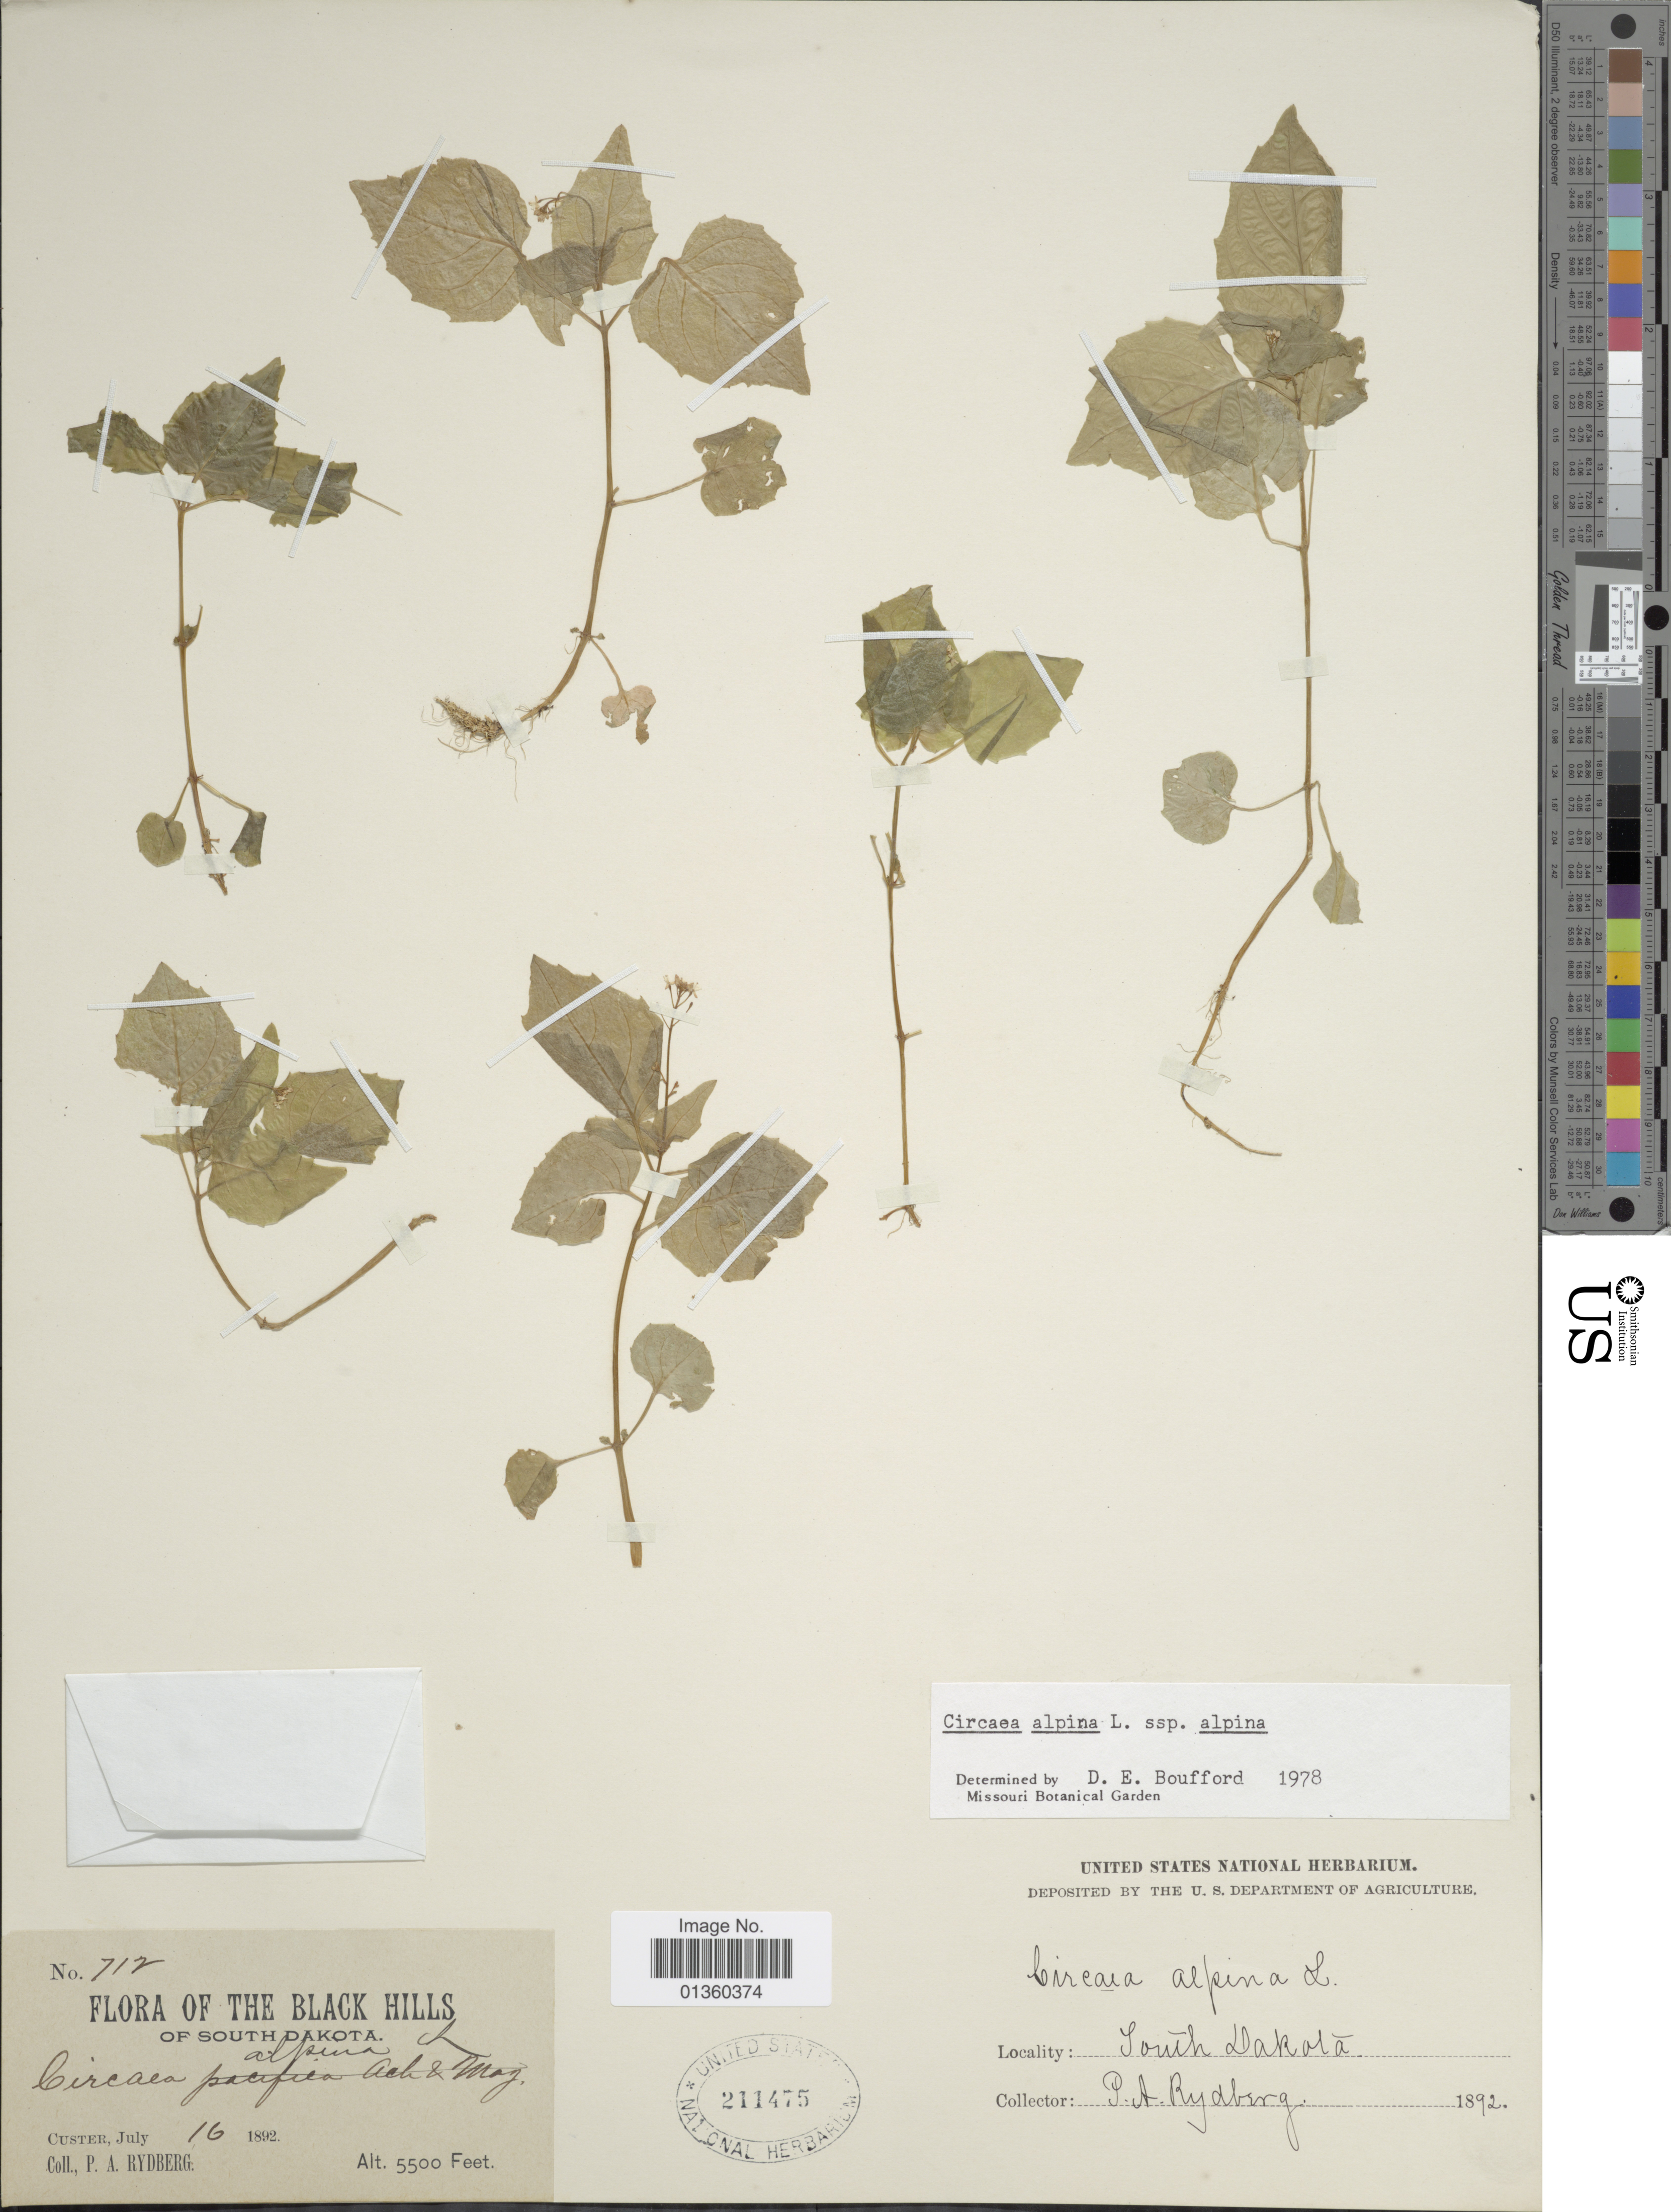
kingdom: Plantae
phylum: Tracheophyta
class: Magnoliopsida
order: Myrtales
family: Onagraceae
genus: Circaea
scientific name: Circaea alpina subsp. alpina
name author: L.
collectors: P. A. Rydberg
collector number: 712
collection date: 1892-07-16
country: United States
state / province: South Dakota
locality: The Black Hills, Custer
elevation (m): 1676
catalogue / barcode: US 211475